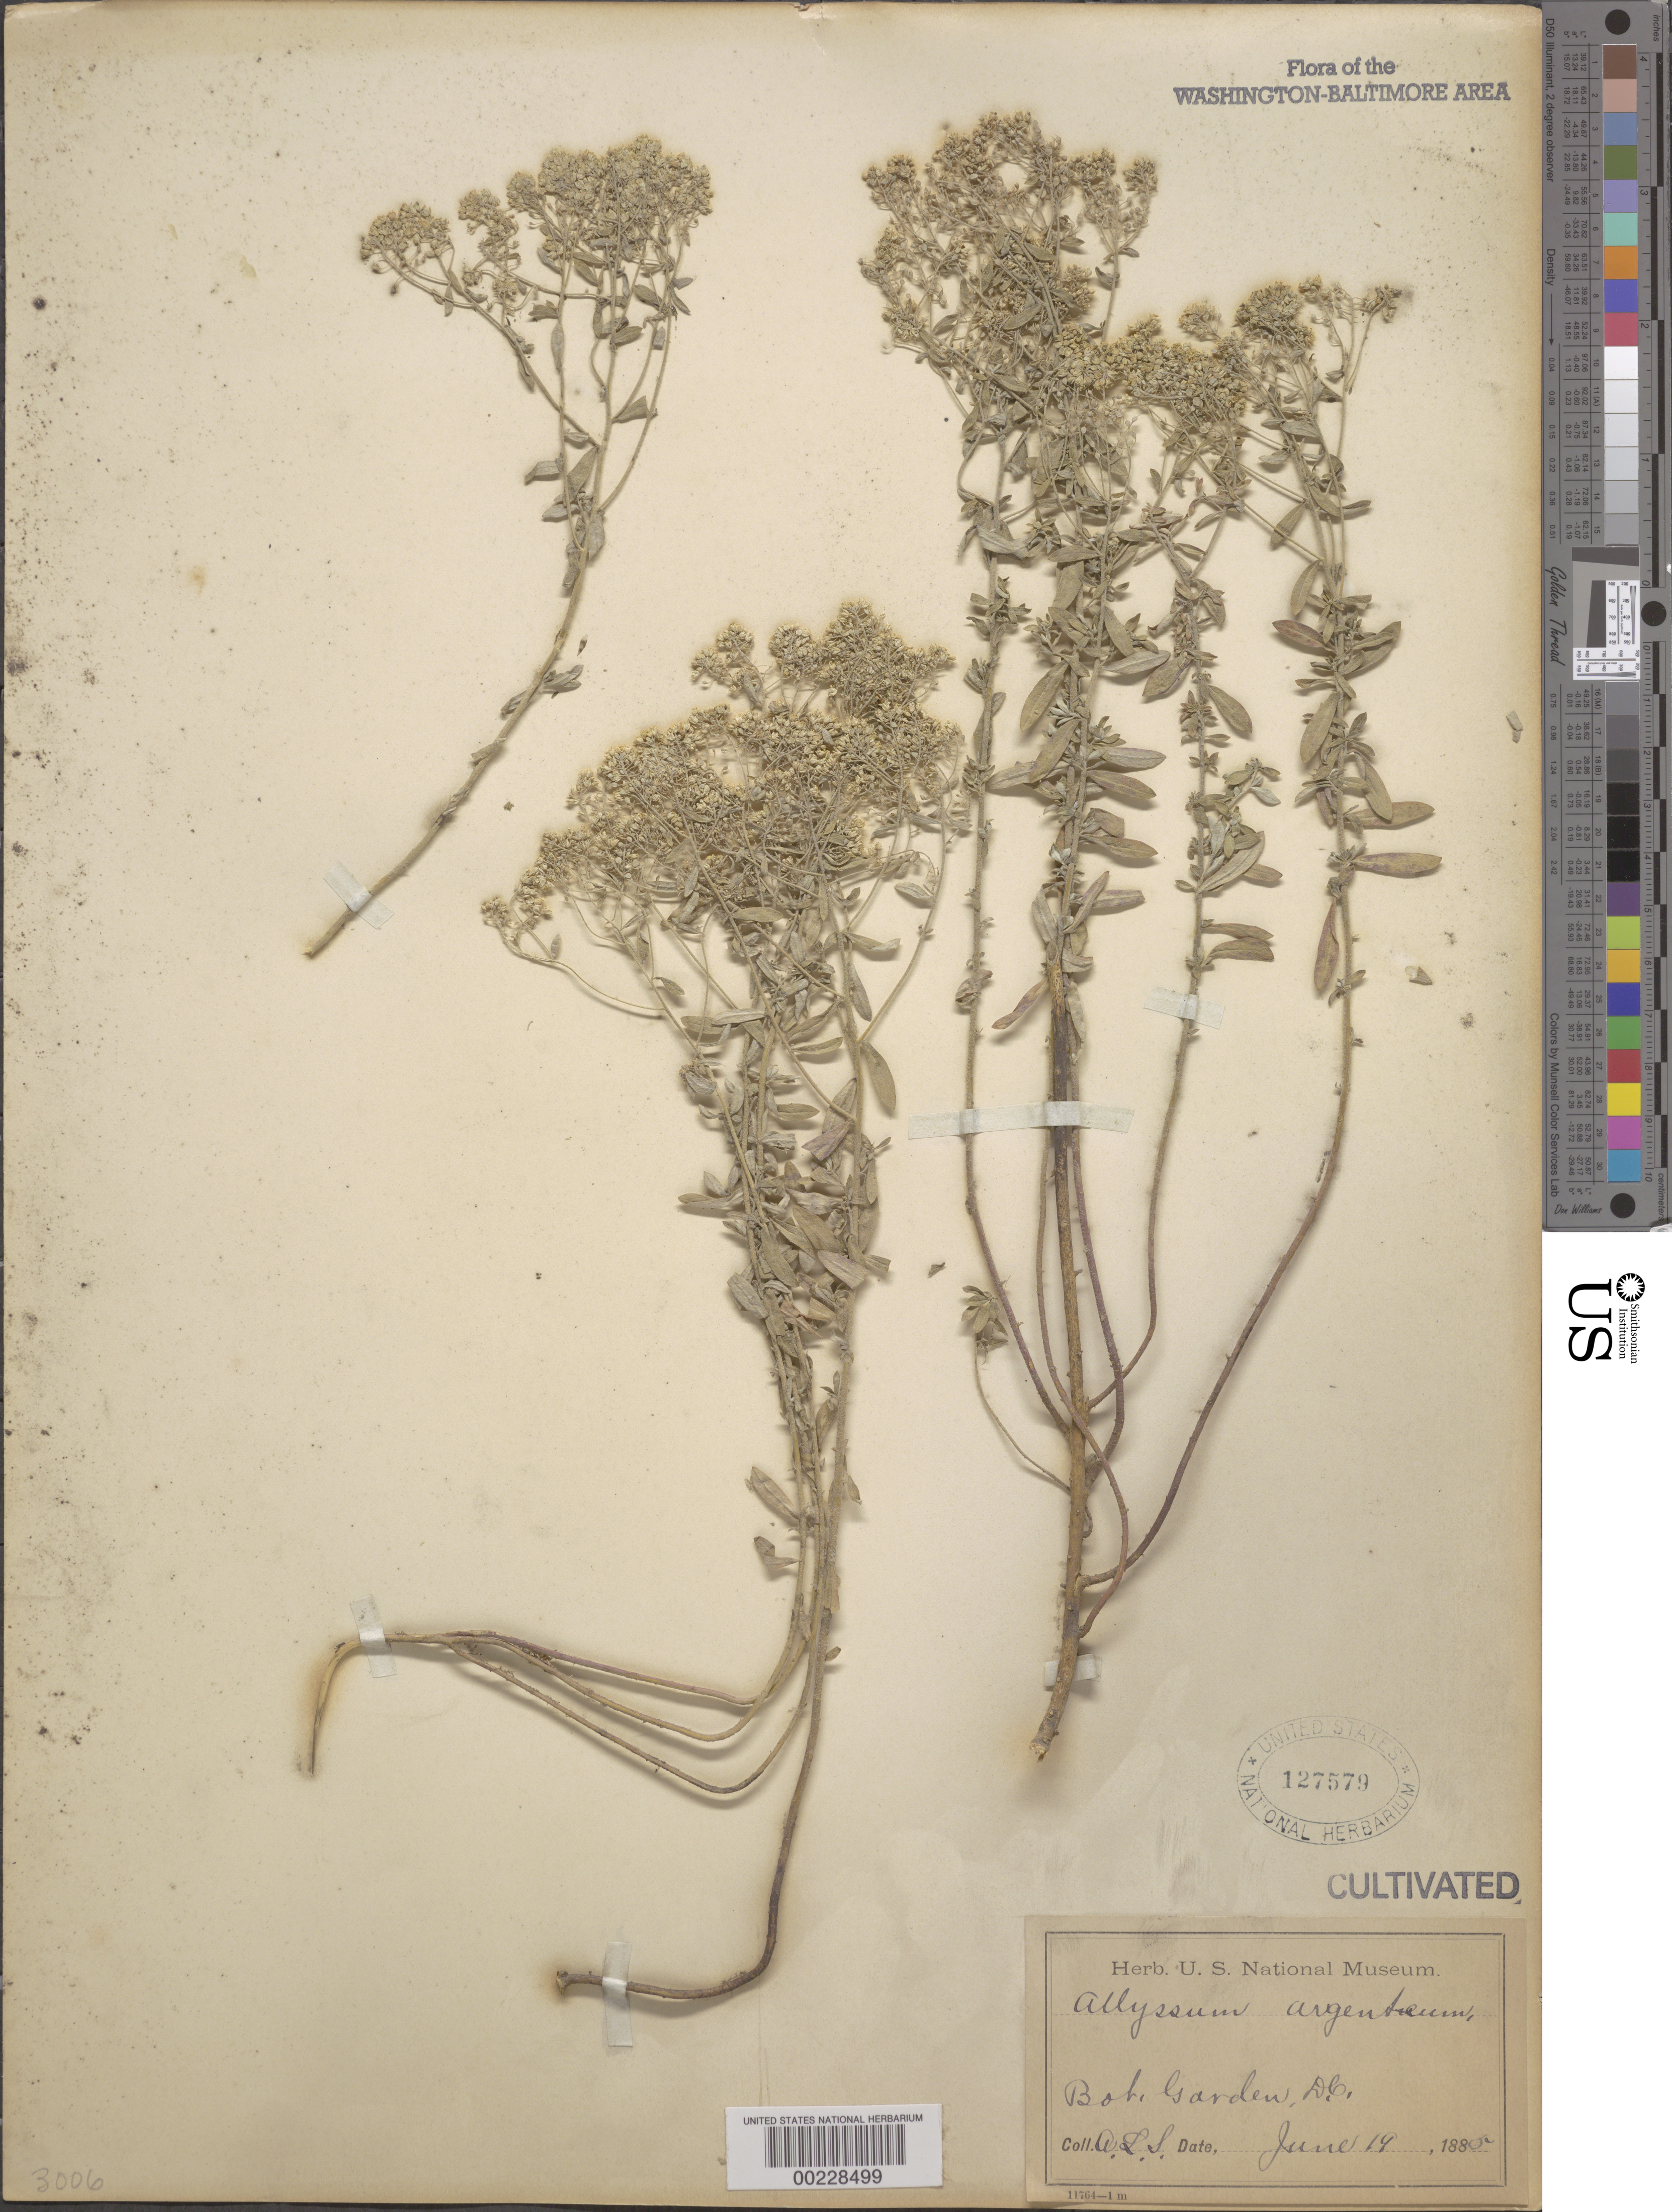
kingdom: Plantae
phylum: Tracheophyta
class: Magnoliopsida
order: Brassicales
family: Brassicaceae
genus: Alyssum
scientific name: Alyssum argenteum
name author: All.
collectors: A. L. Schott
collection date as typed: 19 Jun 1885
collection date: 1885-06-19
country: United States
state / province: District of Columbia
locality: Botanical gardens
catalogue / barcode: US 127579